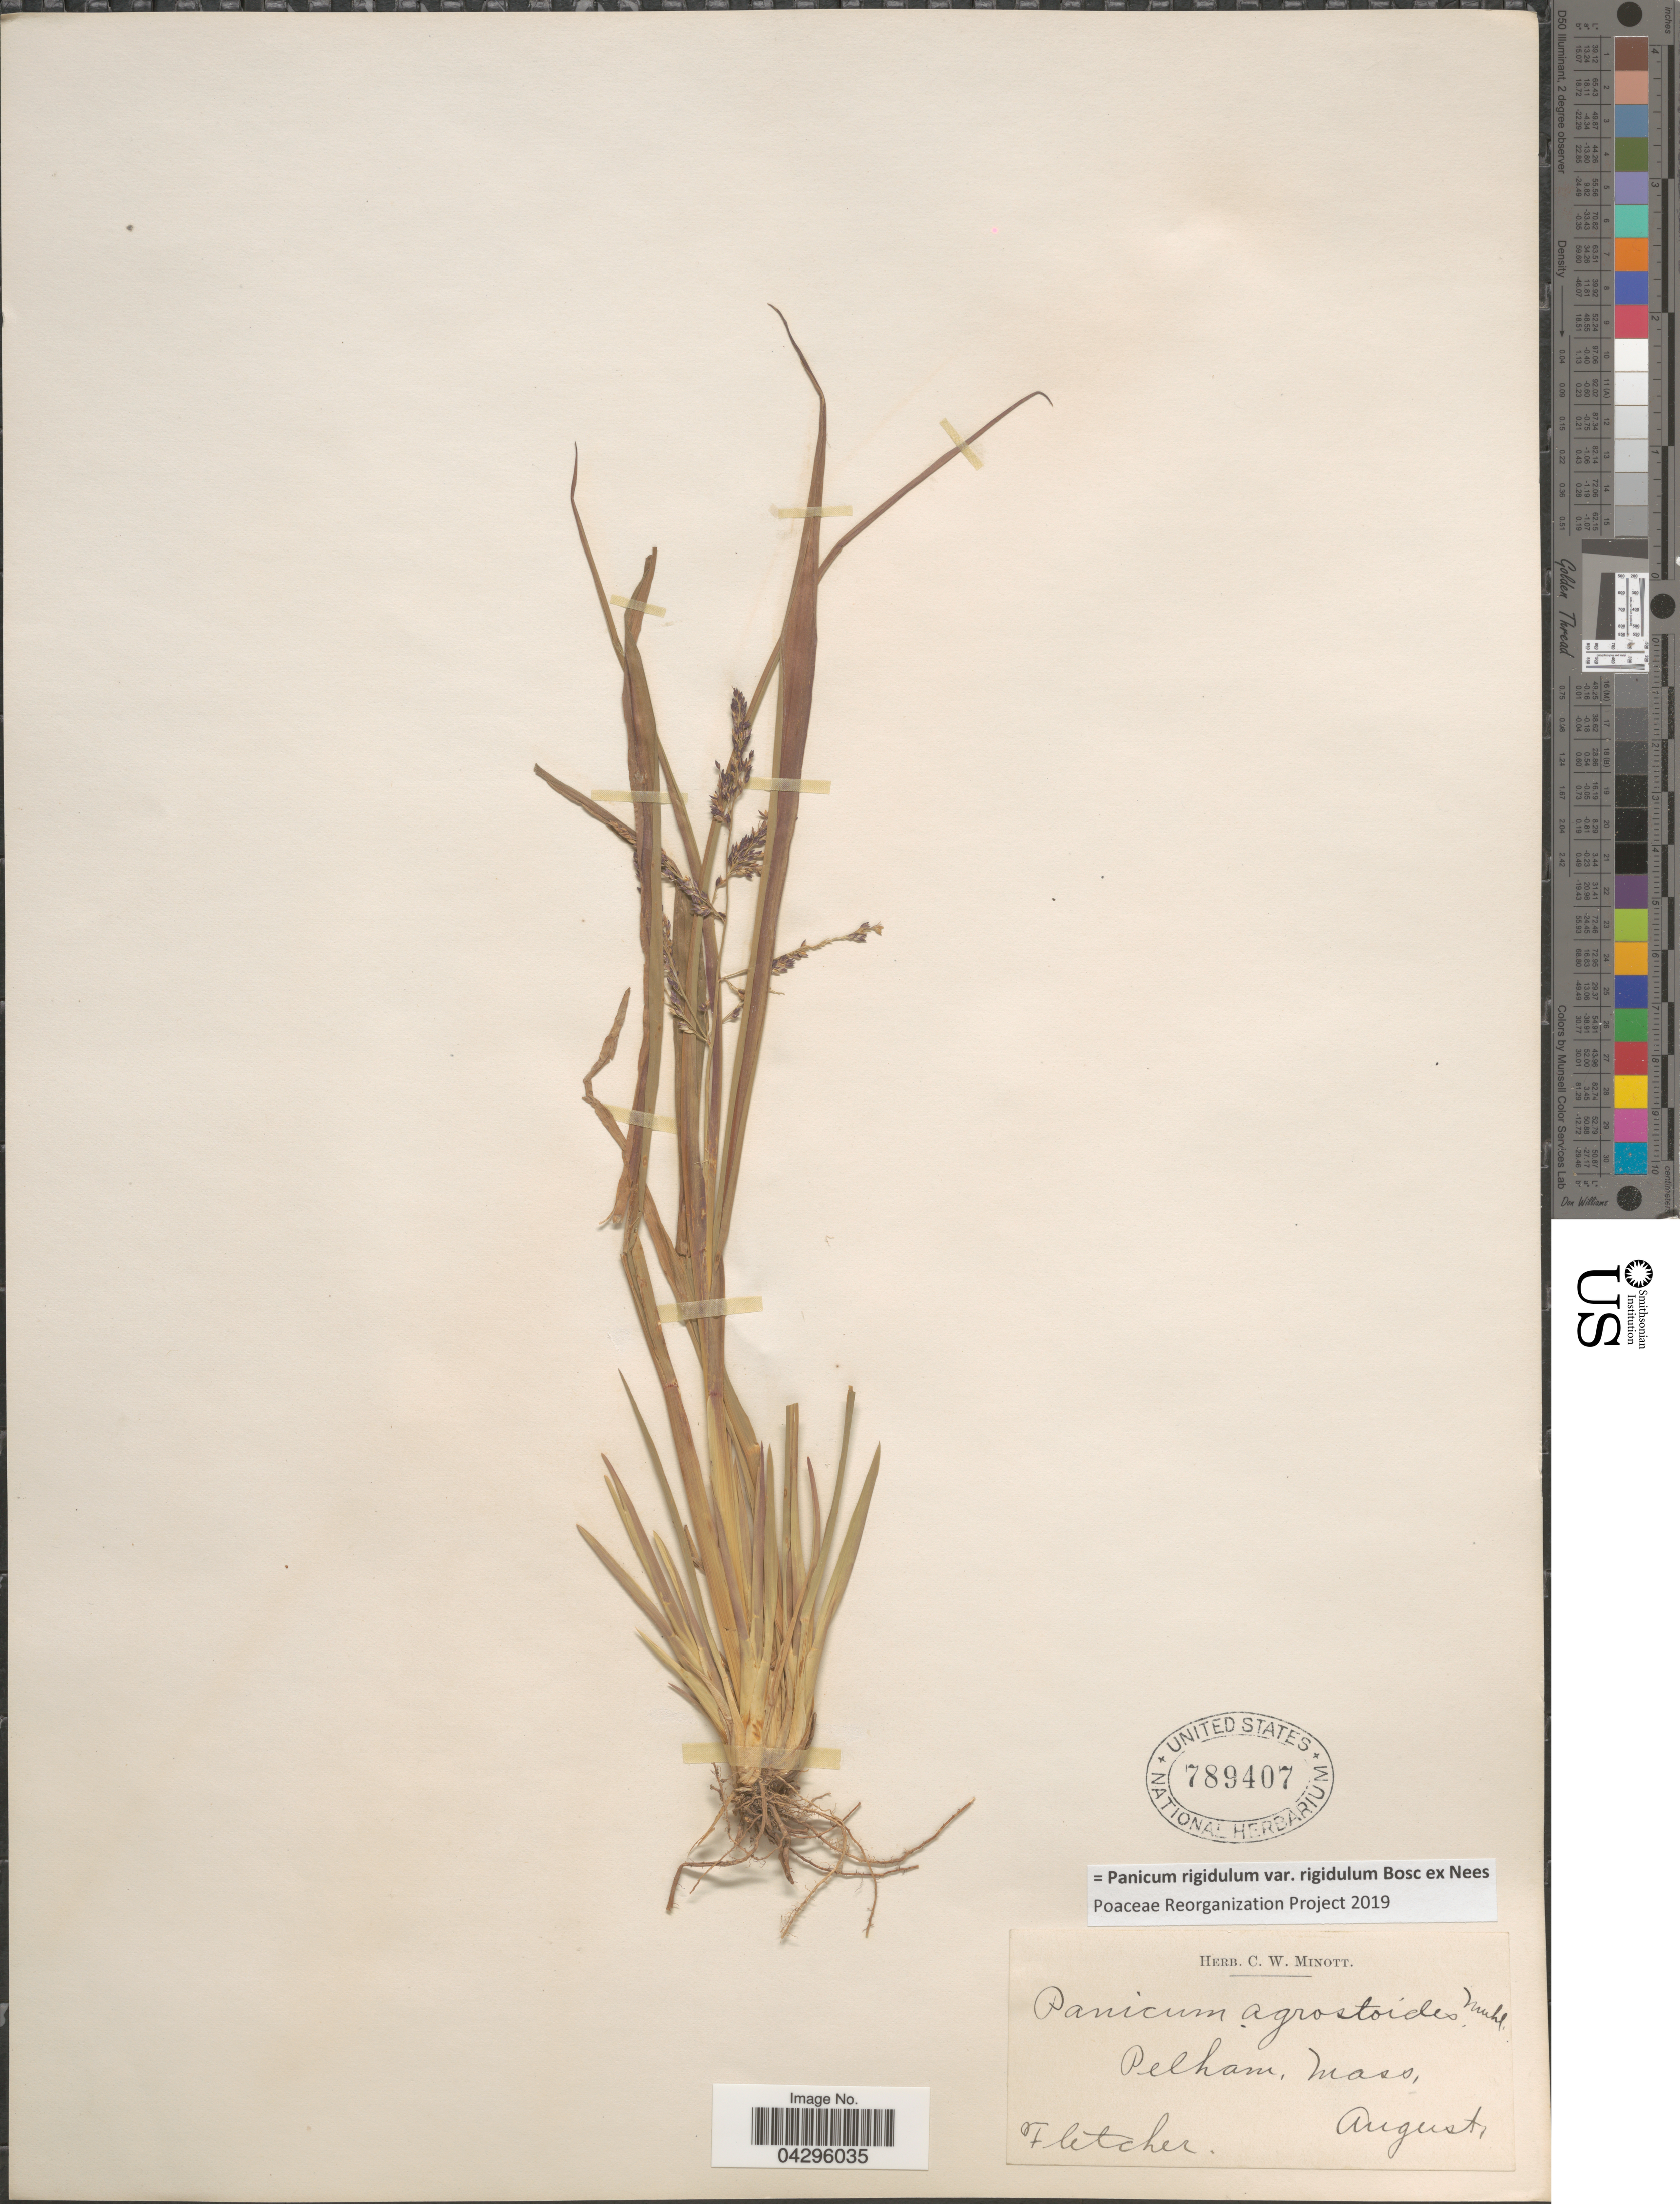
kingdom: Plantae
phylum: Tracheophyta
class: Liliopsida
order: Poales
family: Poaceae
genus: Panicum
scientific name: Panicum rigidulum var. rigidulum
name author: Bosc ex Nees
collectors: -. Fletcher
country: United States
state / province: Massachusetts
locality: Pelham.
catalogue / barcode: US 789407